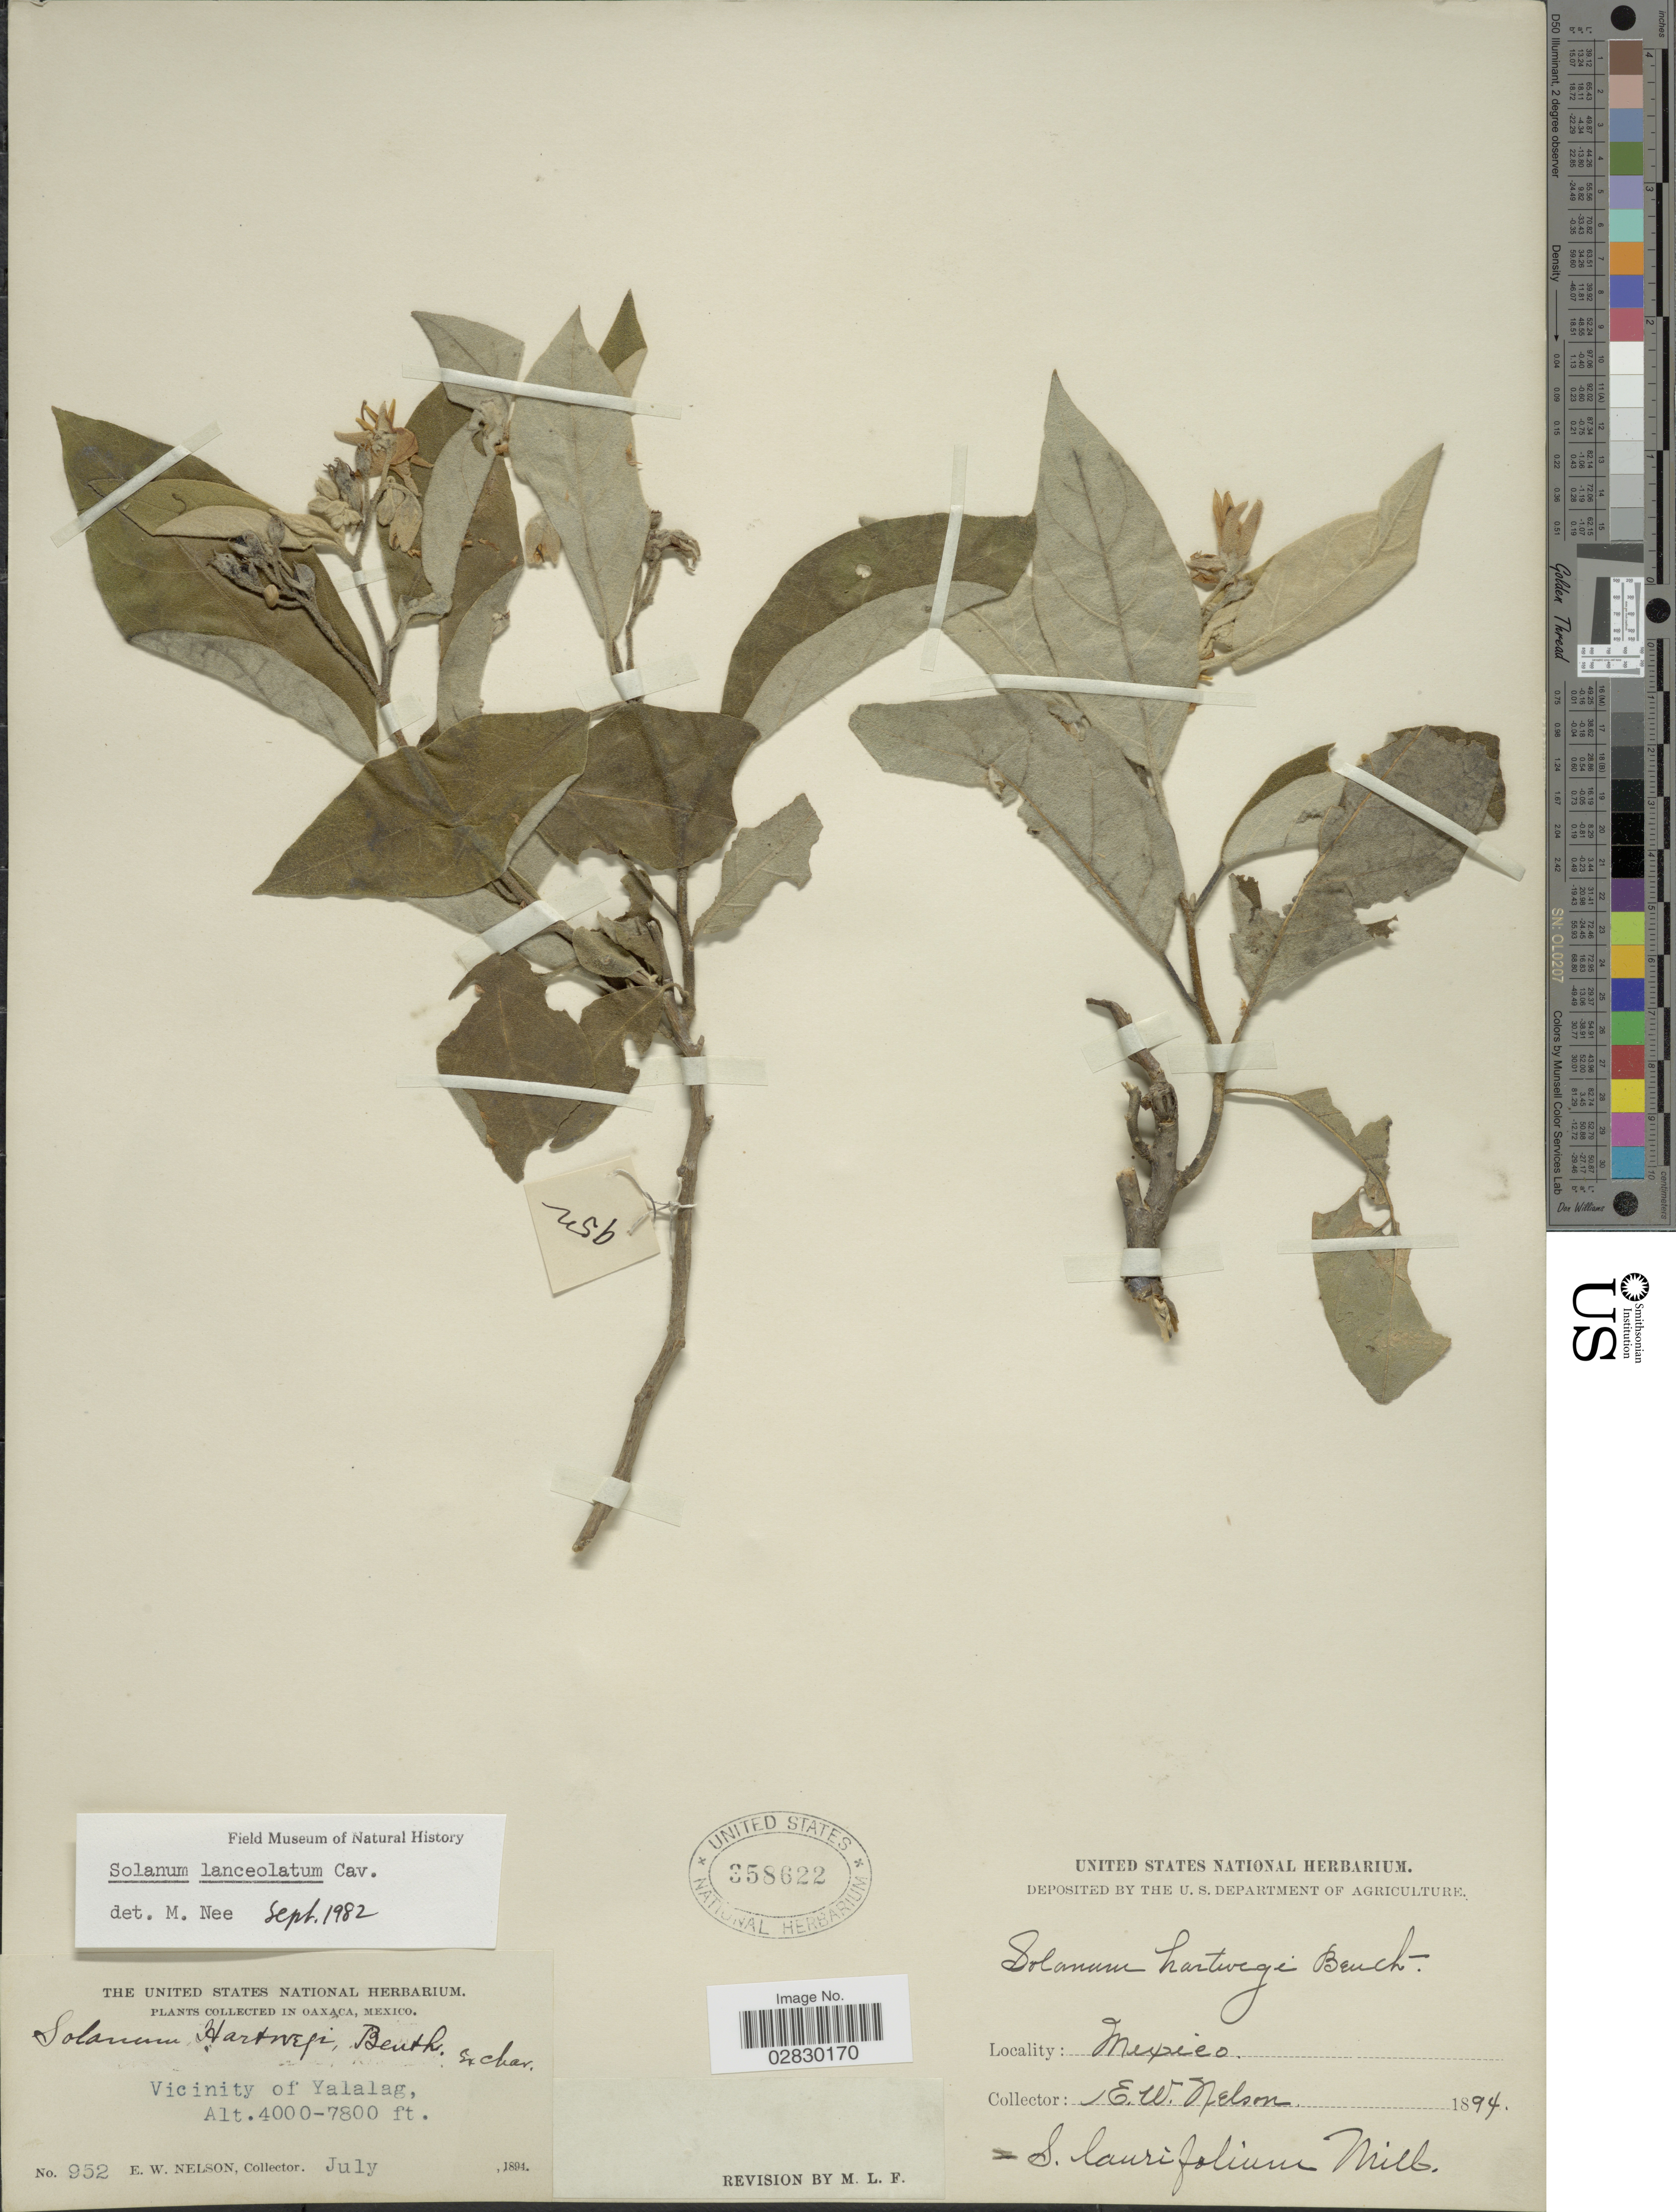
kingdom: Plantae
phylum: Tracheophyta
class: Magnoliopsida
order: Solanales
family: Solanaceae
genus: Solanum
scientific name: Solanum lanceolatum Berthault, nom. illeg.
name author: Berthault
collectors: E. W. Nelson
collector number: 952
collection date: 1894-07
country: Mexico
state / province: Oaxaca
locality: Vicinity of Yalalag.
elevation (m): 1219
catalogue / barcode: US 358622